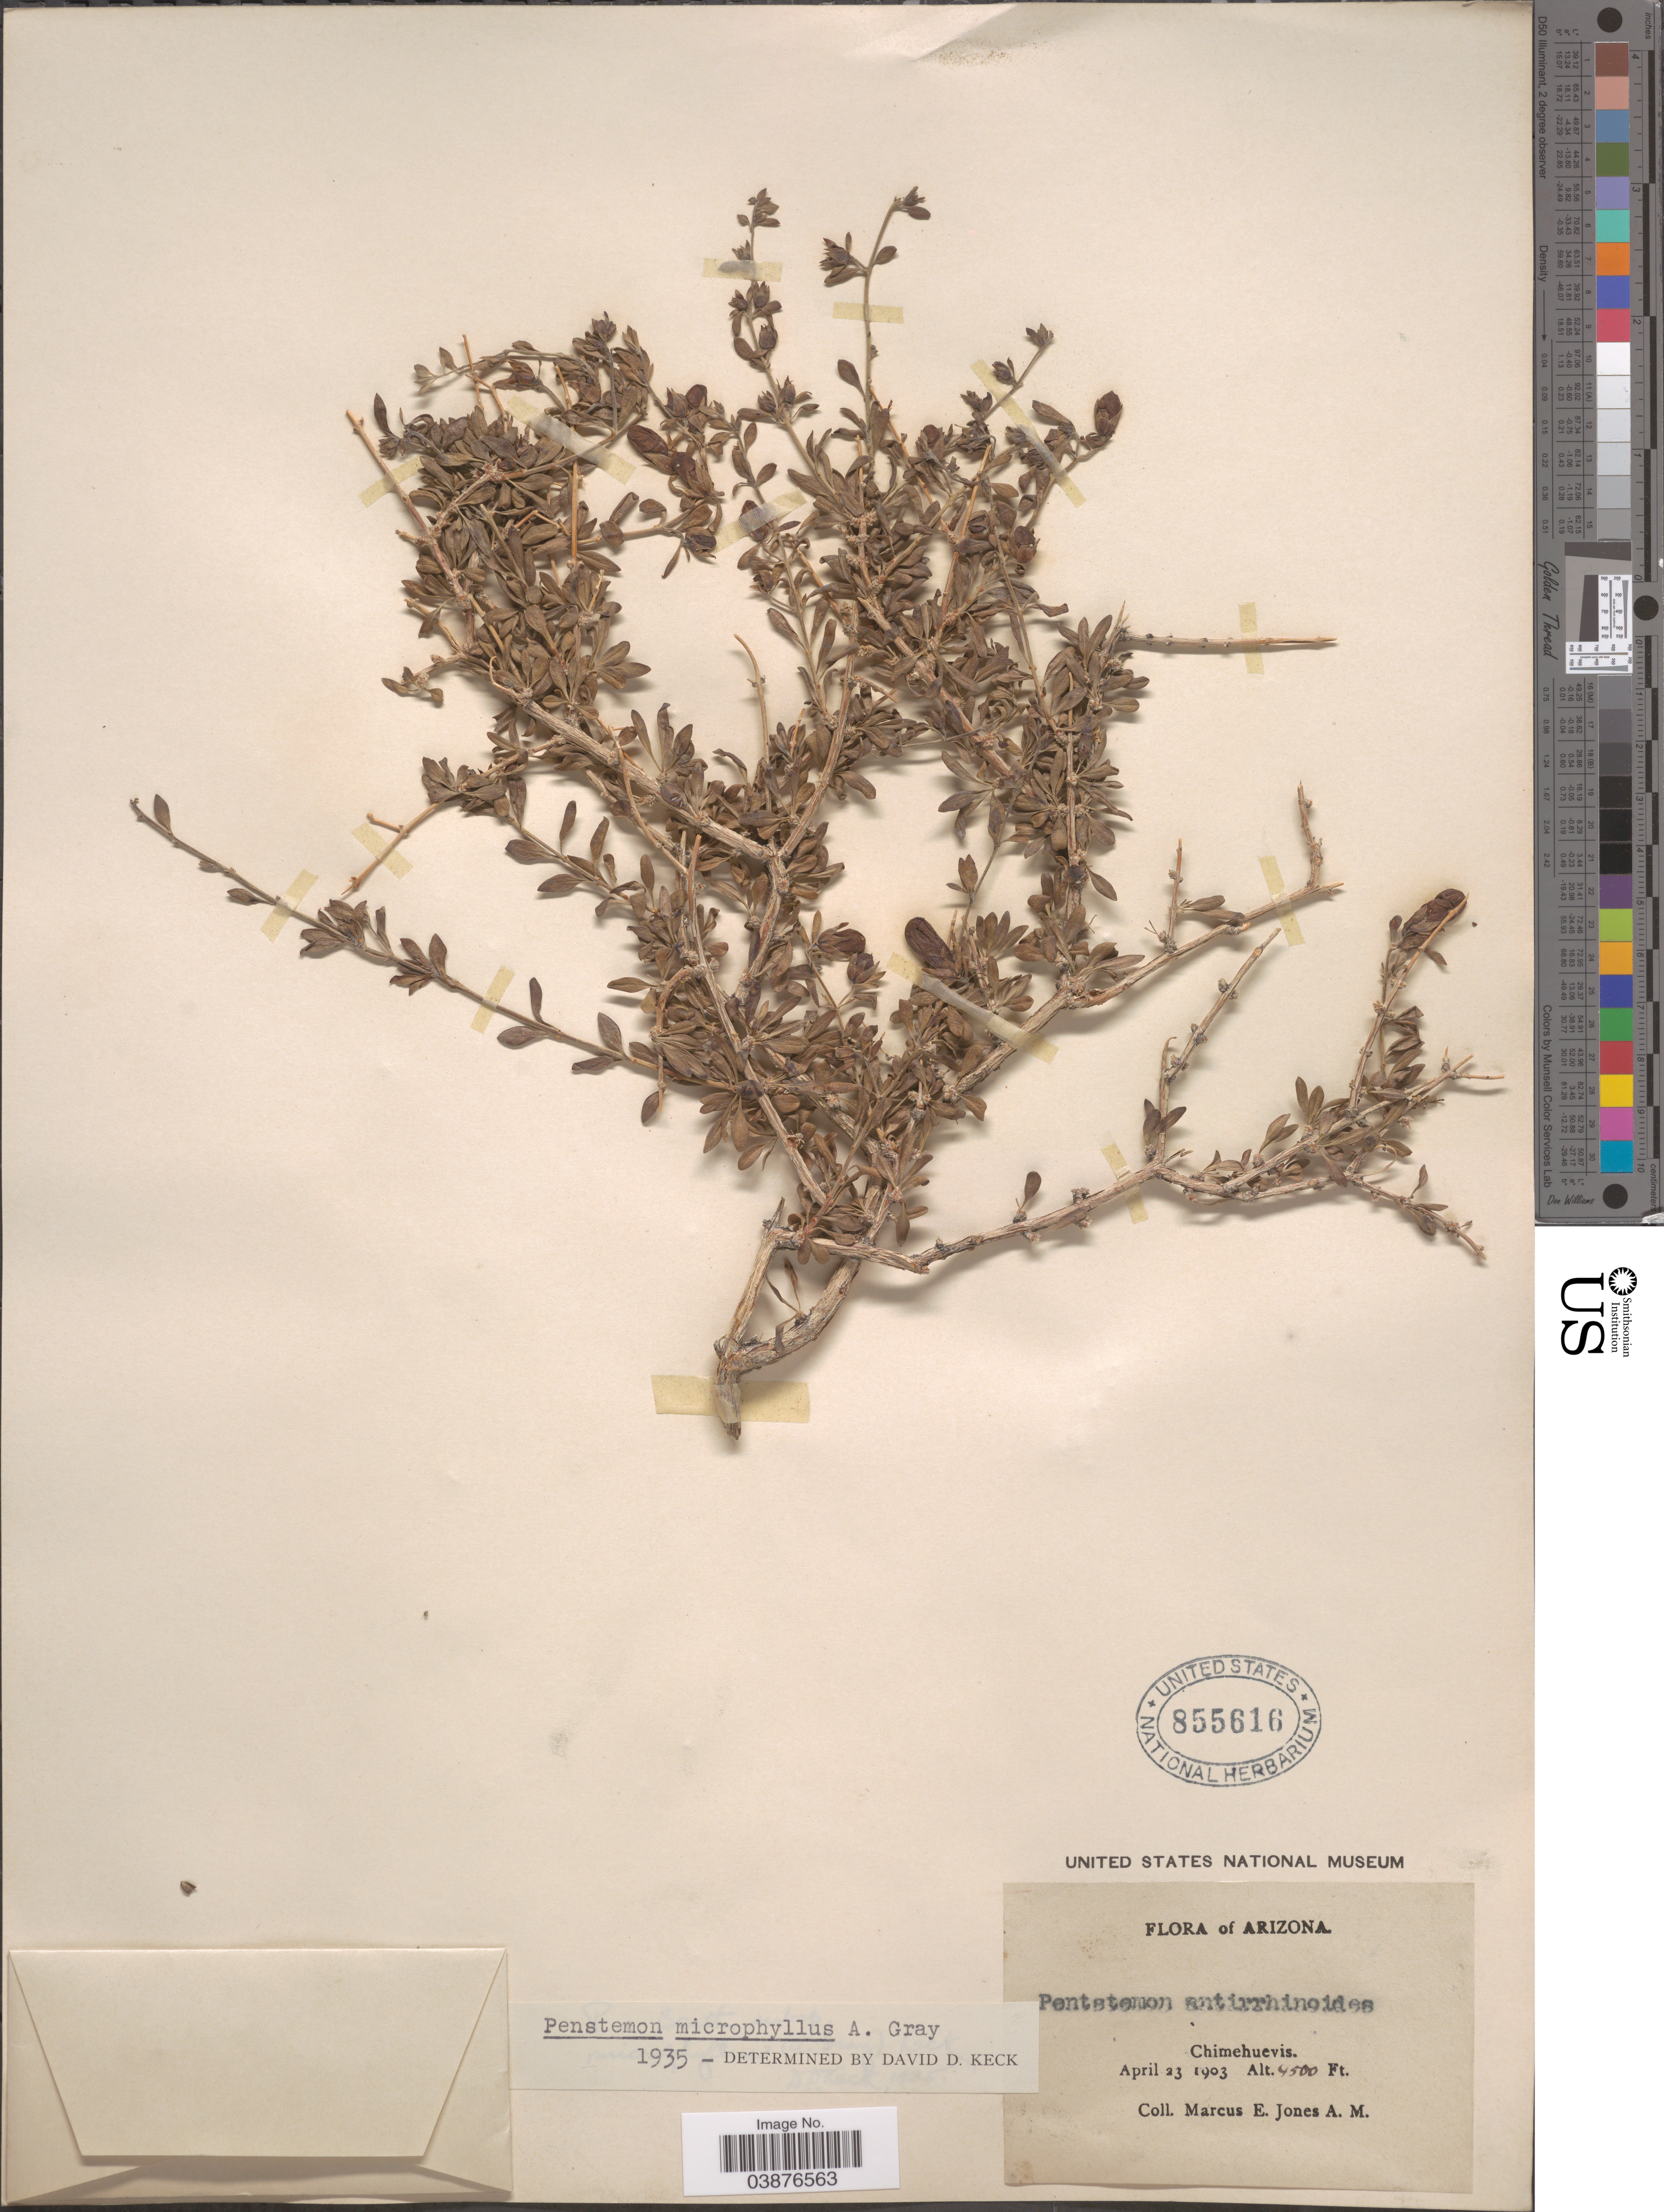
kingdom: Plantae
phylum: Tracheophyta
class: Magnoliopsida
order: Lamiales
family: Plantaginaceae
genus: Penstemon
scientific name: Penstemon microphyllus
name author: A. Gray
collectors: M. E. Jones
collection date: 1903-04-23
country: United States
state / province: Arizona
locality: Chimehuevis.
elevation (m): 1372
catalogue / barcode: US 855616